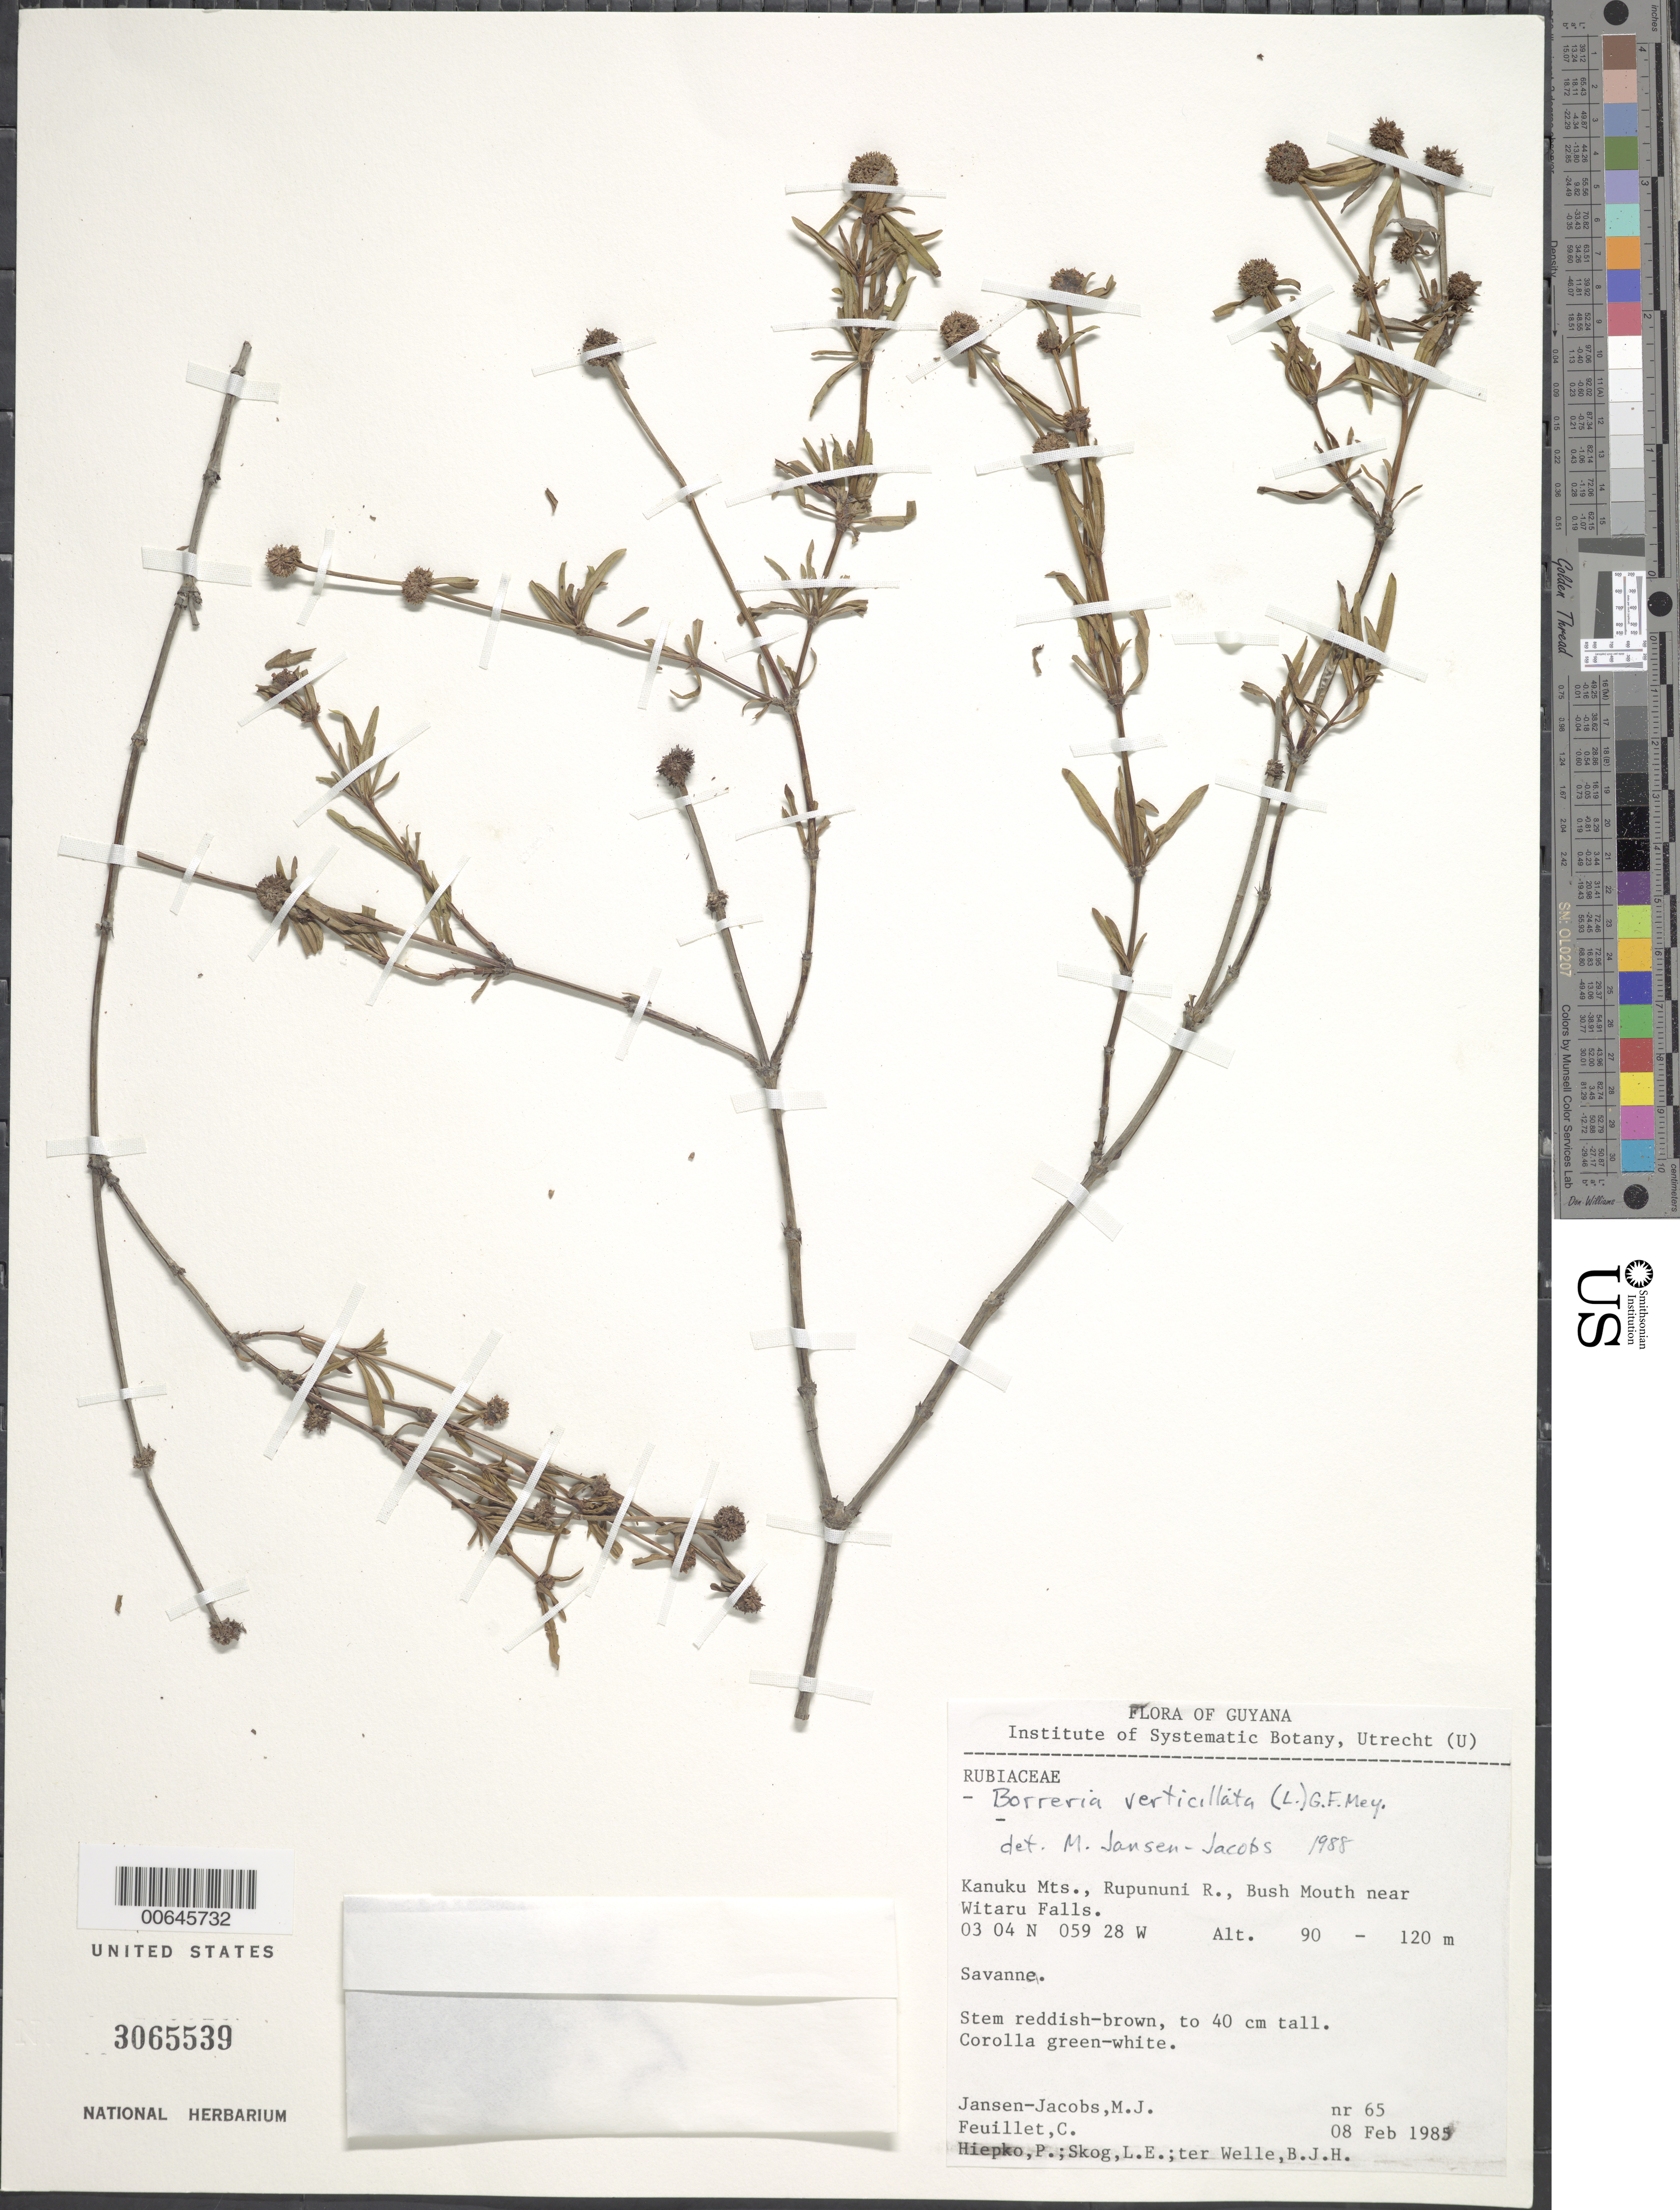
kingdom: Plantae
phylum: Tracheophyta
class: Magnoliopsida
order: Gentianales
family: Rubiaceae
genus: Borreria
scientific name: Borreria verticillata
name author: (L.) G. Mey.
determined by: Jansen-Jacobs, M. J., (U), Nationaal Herbarium Nederland, Utrecht University branch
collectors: M. J. Jansen-Jacobs, C. Feuillet, P. H. Hiepko, L. E. Skog & B. Welle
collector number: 65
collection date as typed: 8-Feb-85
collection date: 1985-02-08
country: Guyana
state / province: U. Takutu-U. Essequibo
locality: Kanuku Mts., Rupununi R., Bush Mouth near Witaru Falls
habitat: Savanna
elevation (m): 90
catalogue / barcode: US 3065539